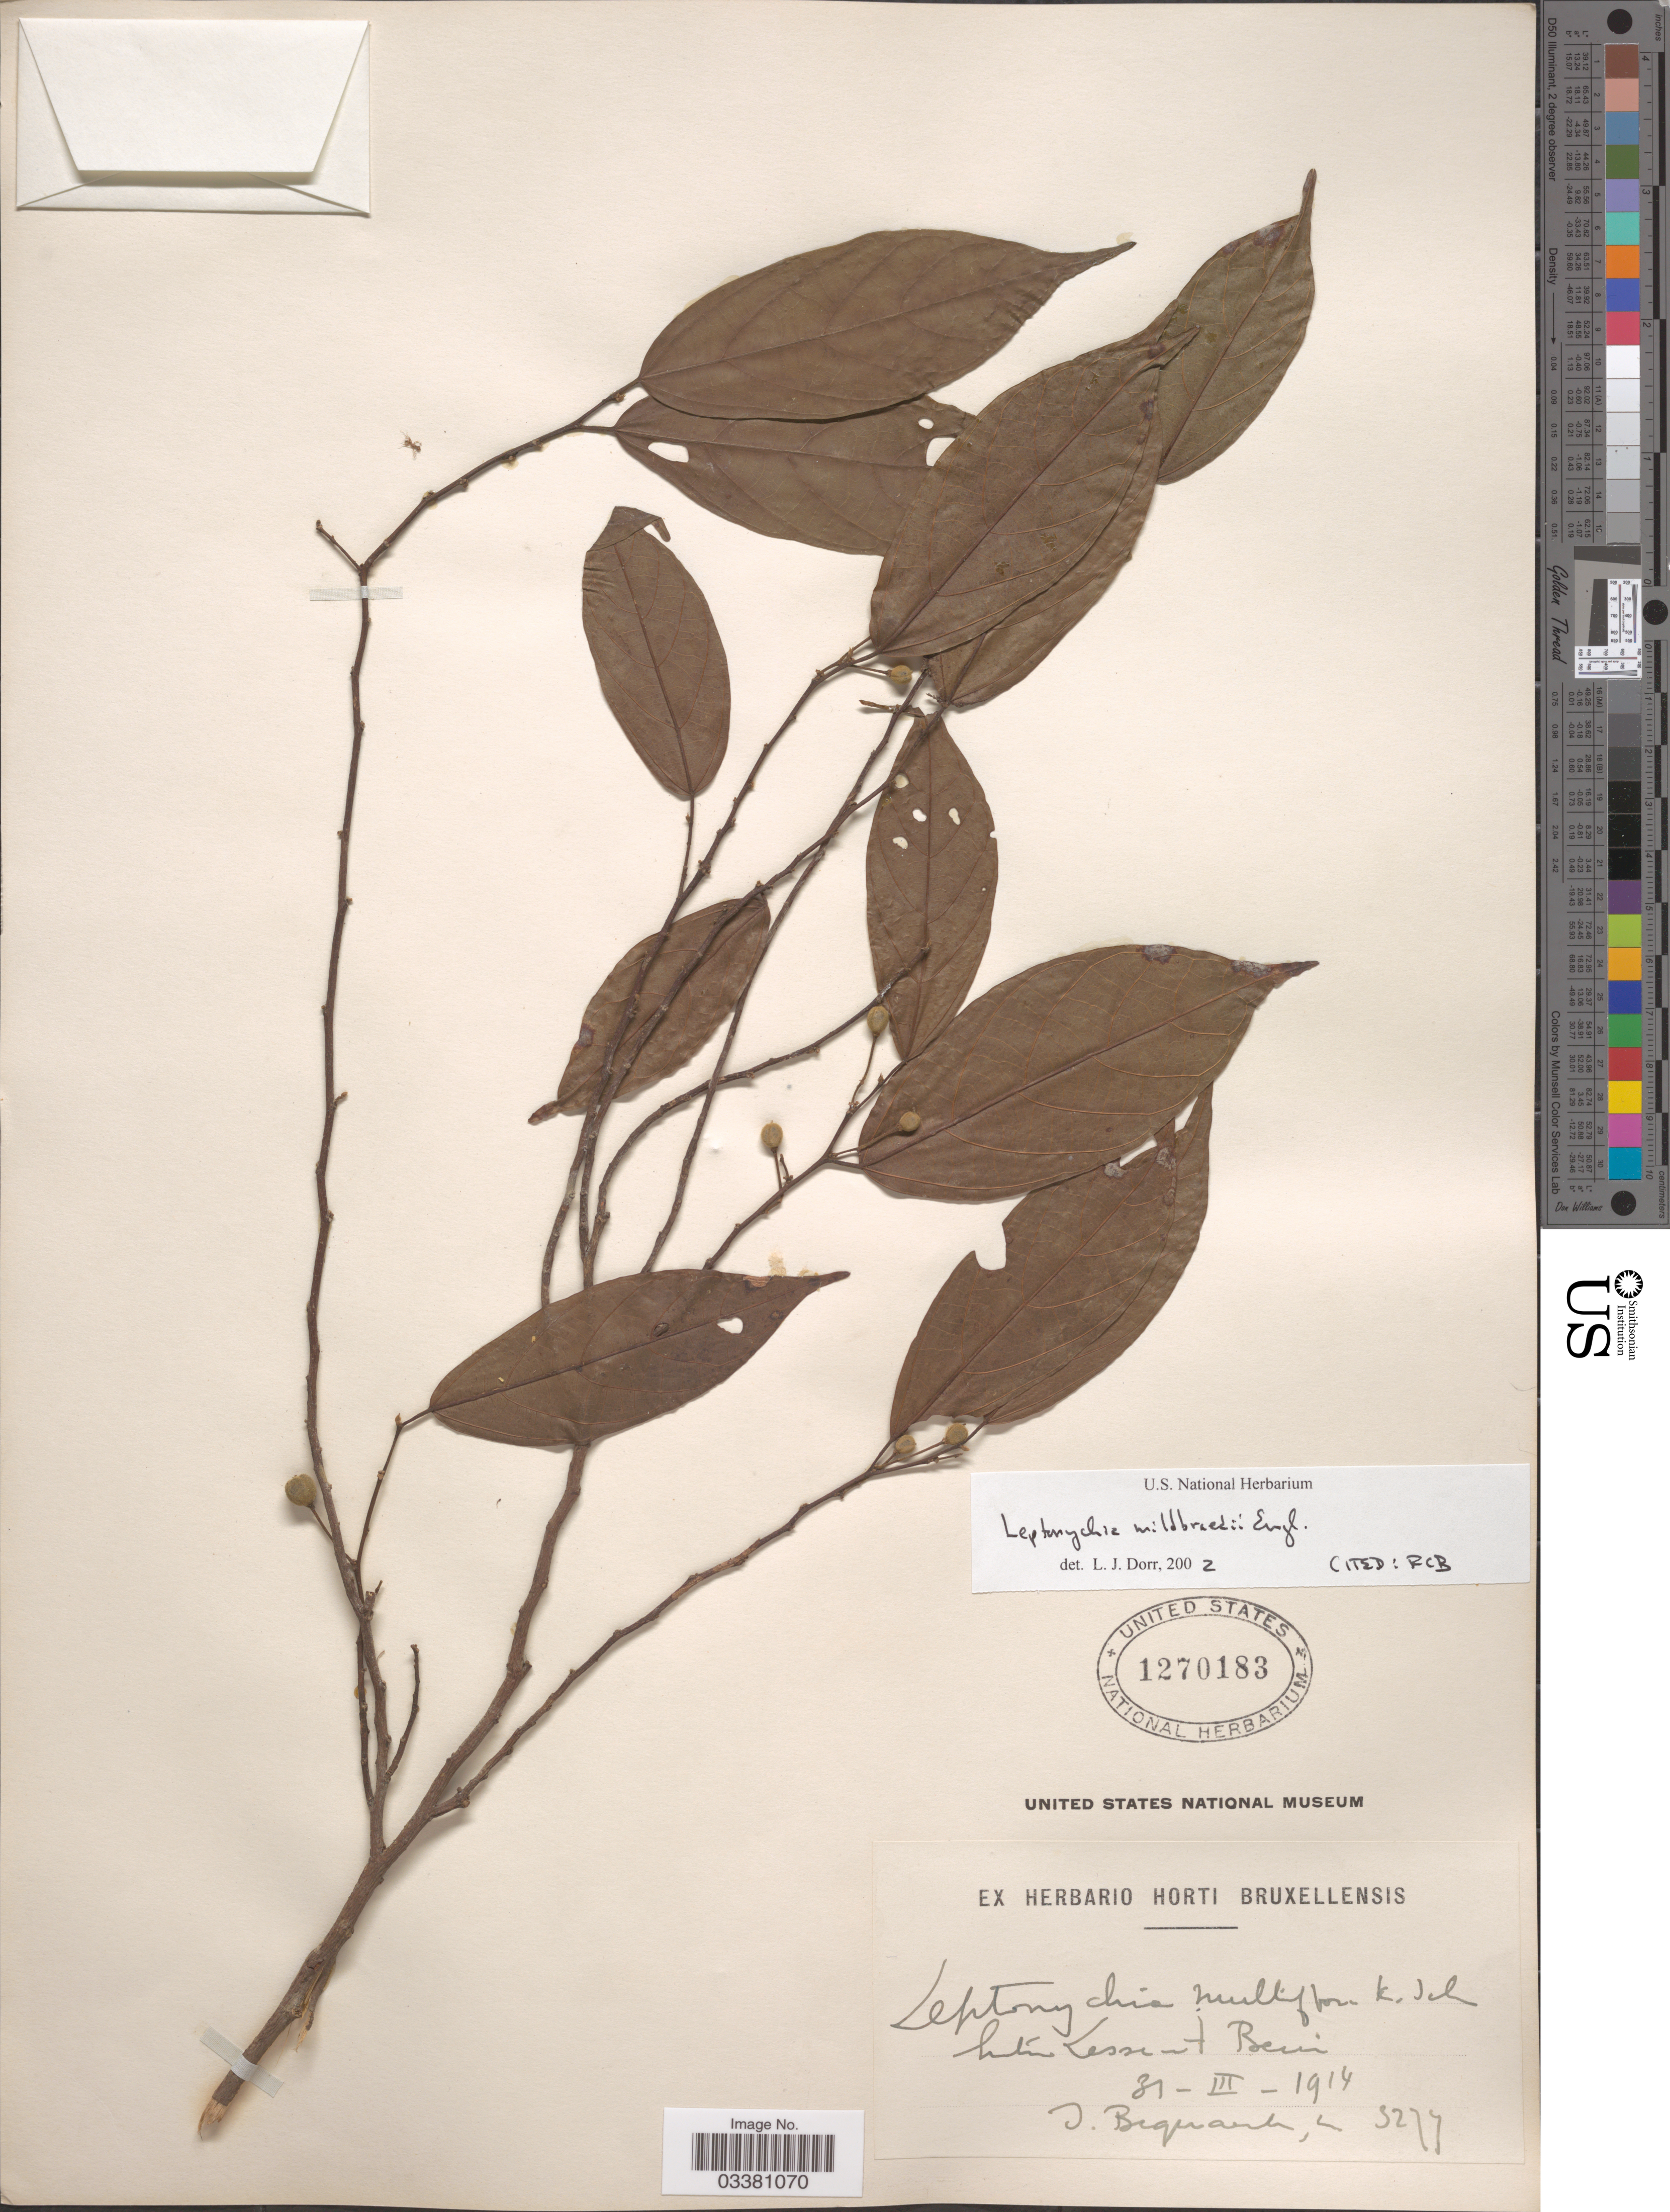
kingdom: Plantae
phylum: Tracheophyta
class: Magnoliopsida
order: Malvales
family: Malvaceae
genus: Leptonychia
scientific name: Leptonychia mildbraedii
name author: Engl.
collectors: J. Bequaert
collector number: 3274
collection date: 1914-03-31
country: Congo, Democratic Republic of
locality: Entre Lesse et Beni. [interpreted]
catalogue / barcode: US 1270183